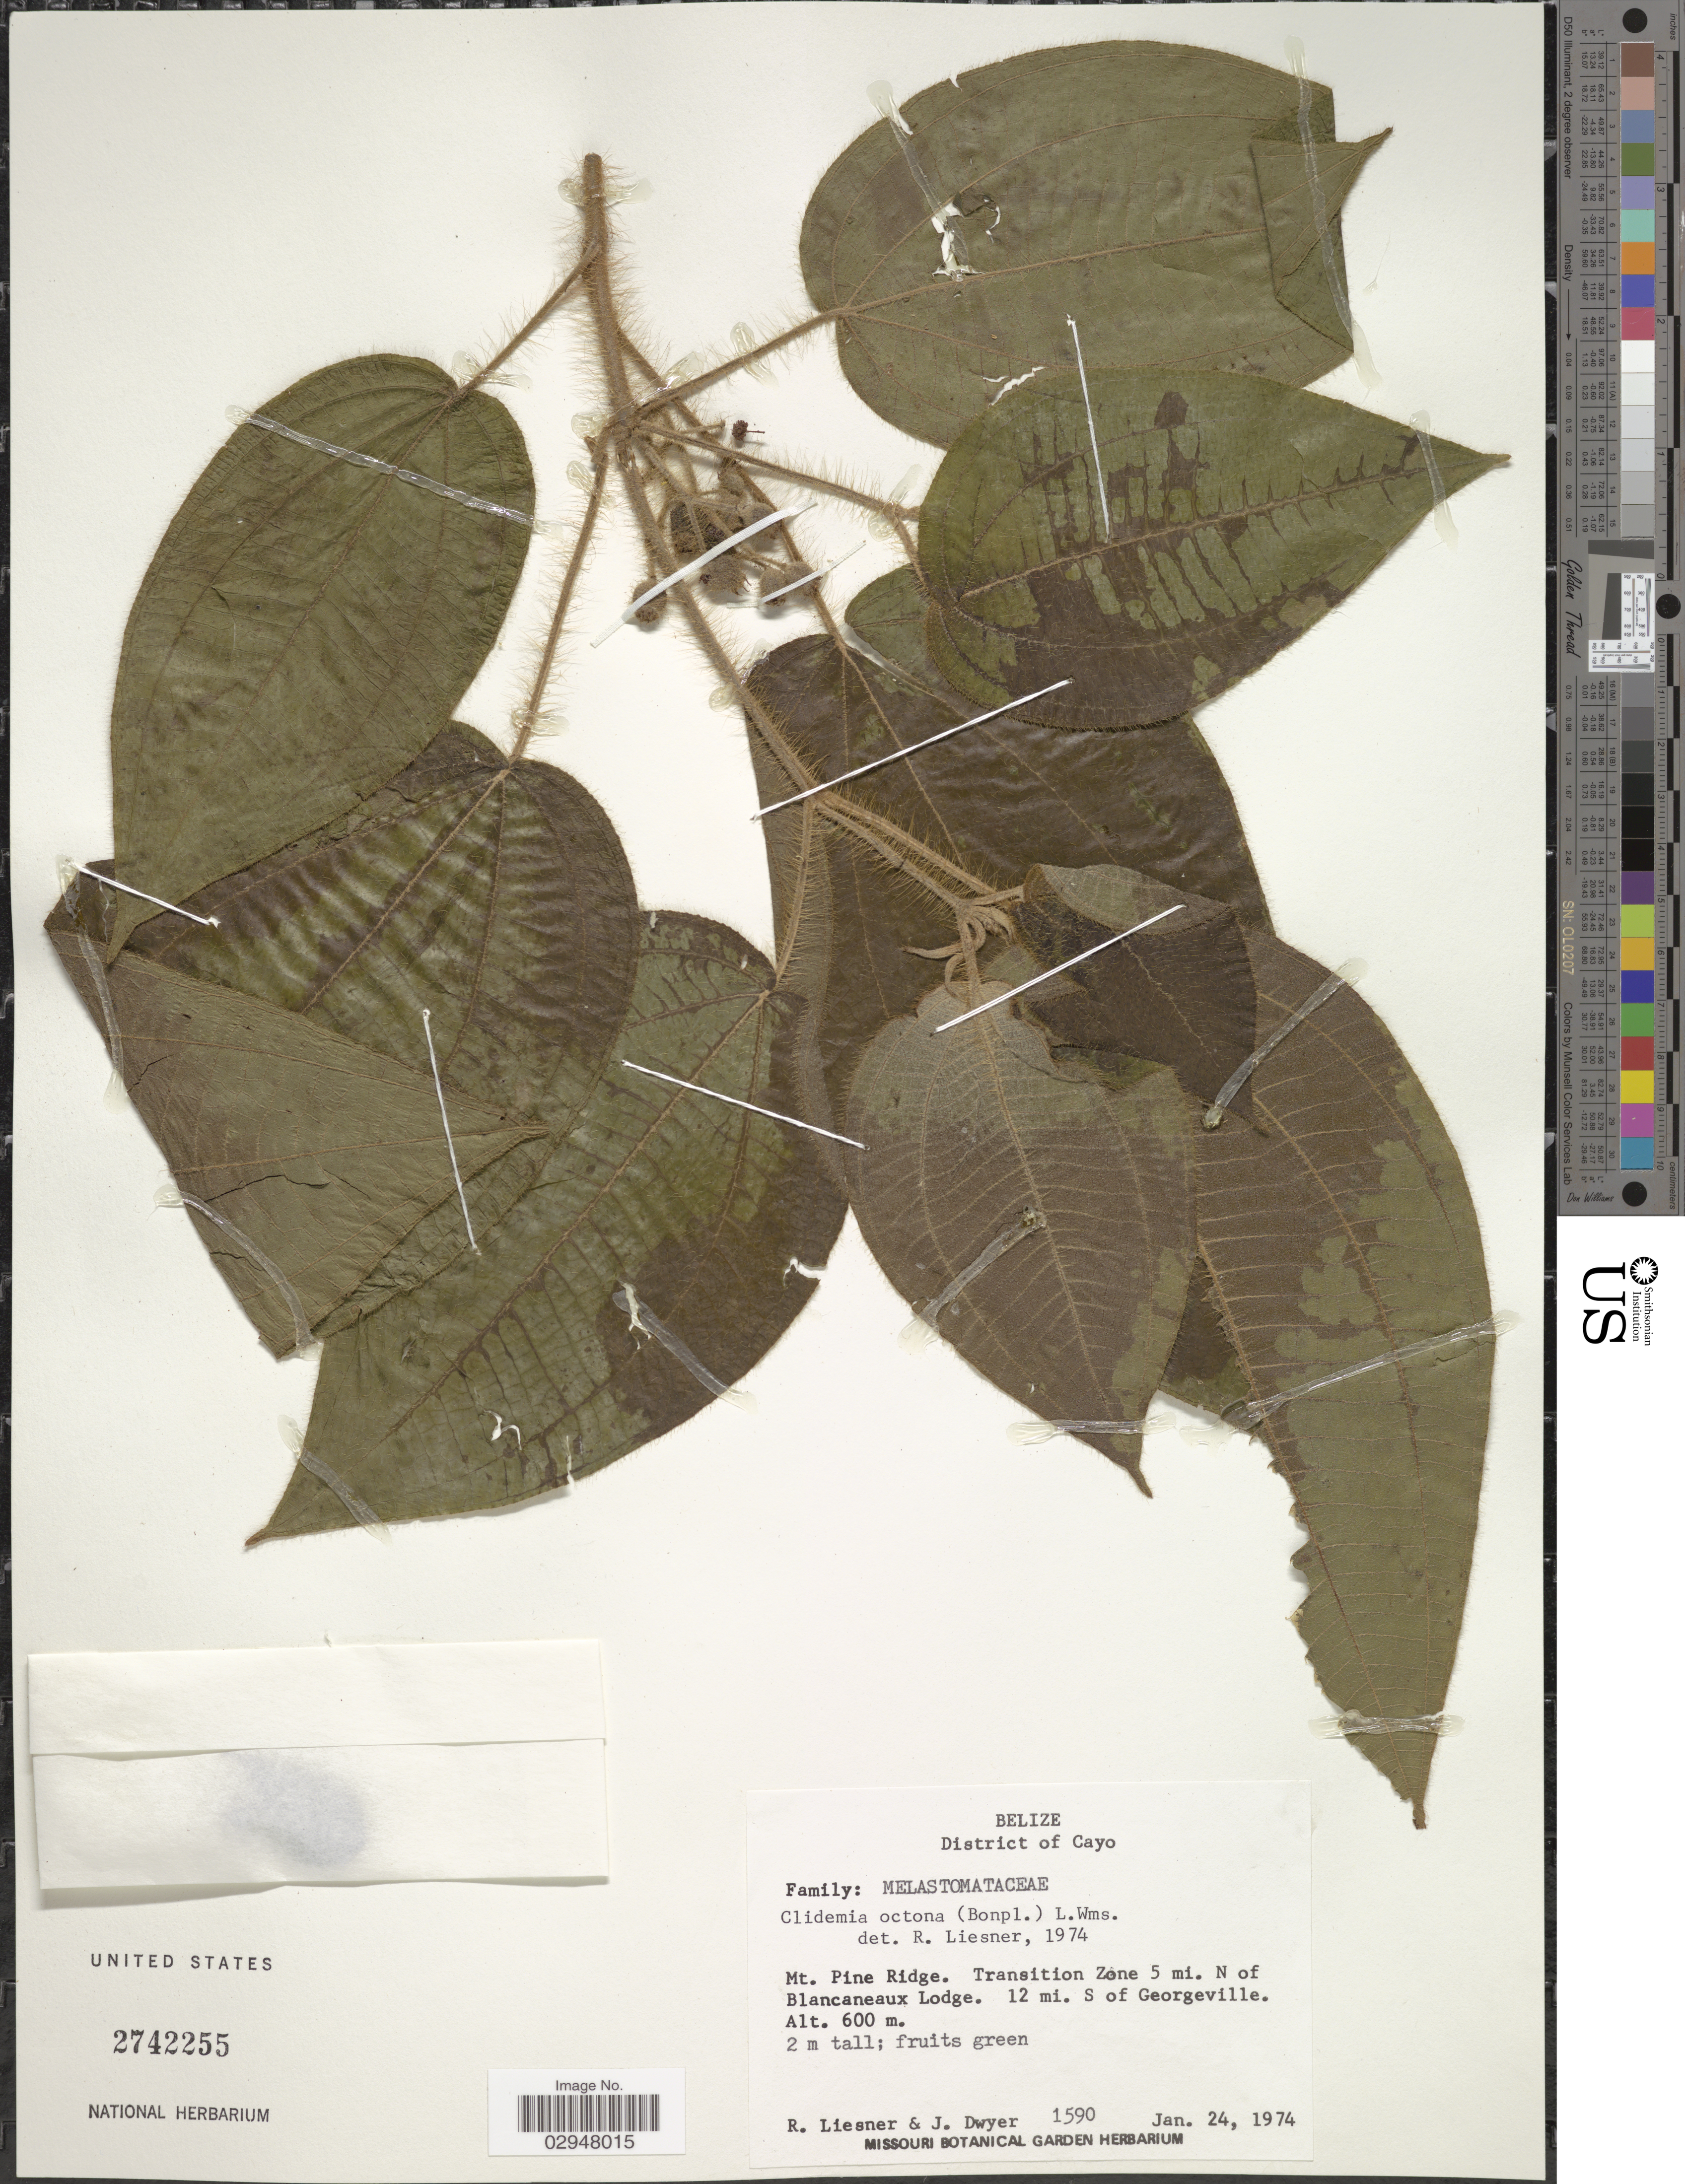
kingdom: Plantae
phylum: Tracheophyta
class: Magnoliopsida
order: Myrtales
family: Melastomataceae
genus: Clidemia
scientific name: Clidemia octona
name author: (Bonpl.) L.O. Williams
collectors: R. L. Liesner & J. Dwyer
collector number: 1590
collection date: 1974-01-24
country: Belize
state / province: Cayo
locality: District of Cayo, Mt. Pine Ridge, Transition Zone 5 mi. N of Blancaneaux Lodge, 12 mi. S of Georgeville.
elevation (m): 600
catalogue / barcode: US 2742255